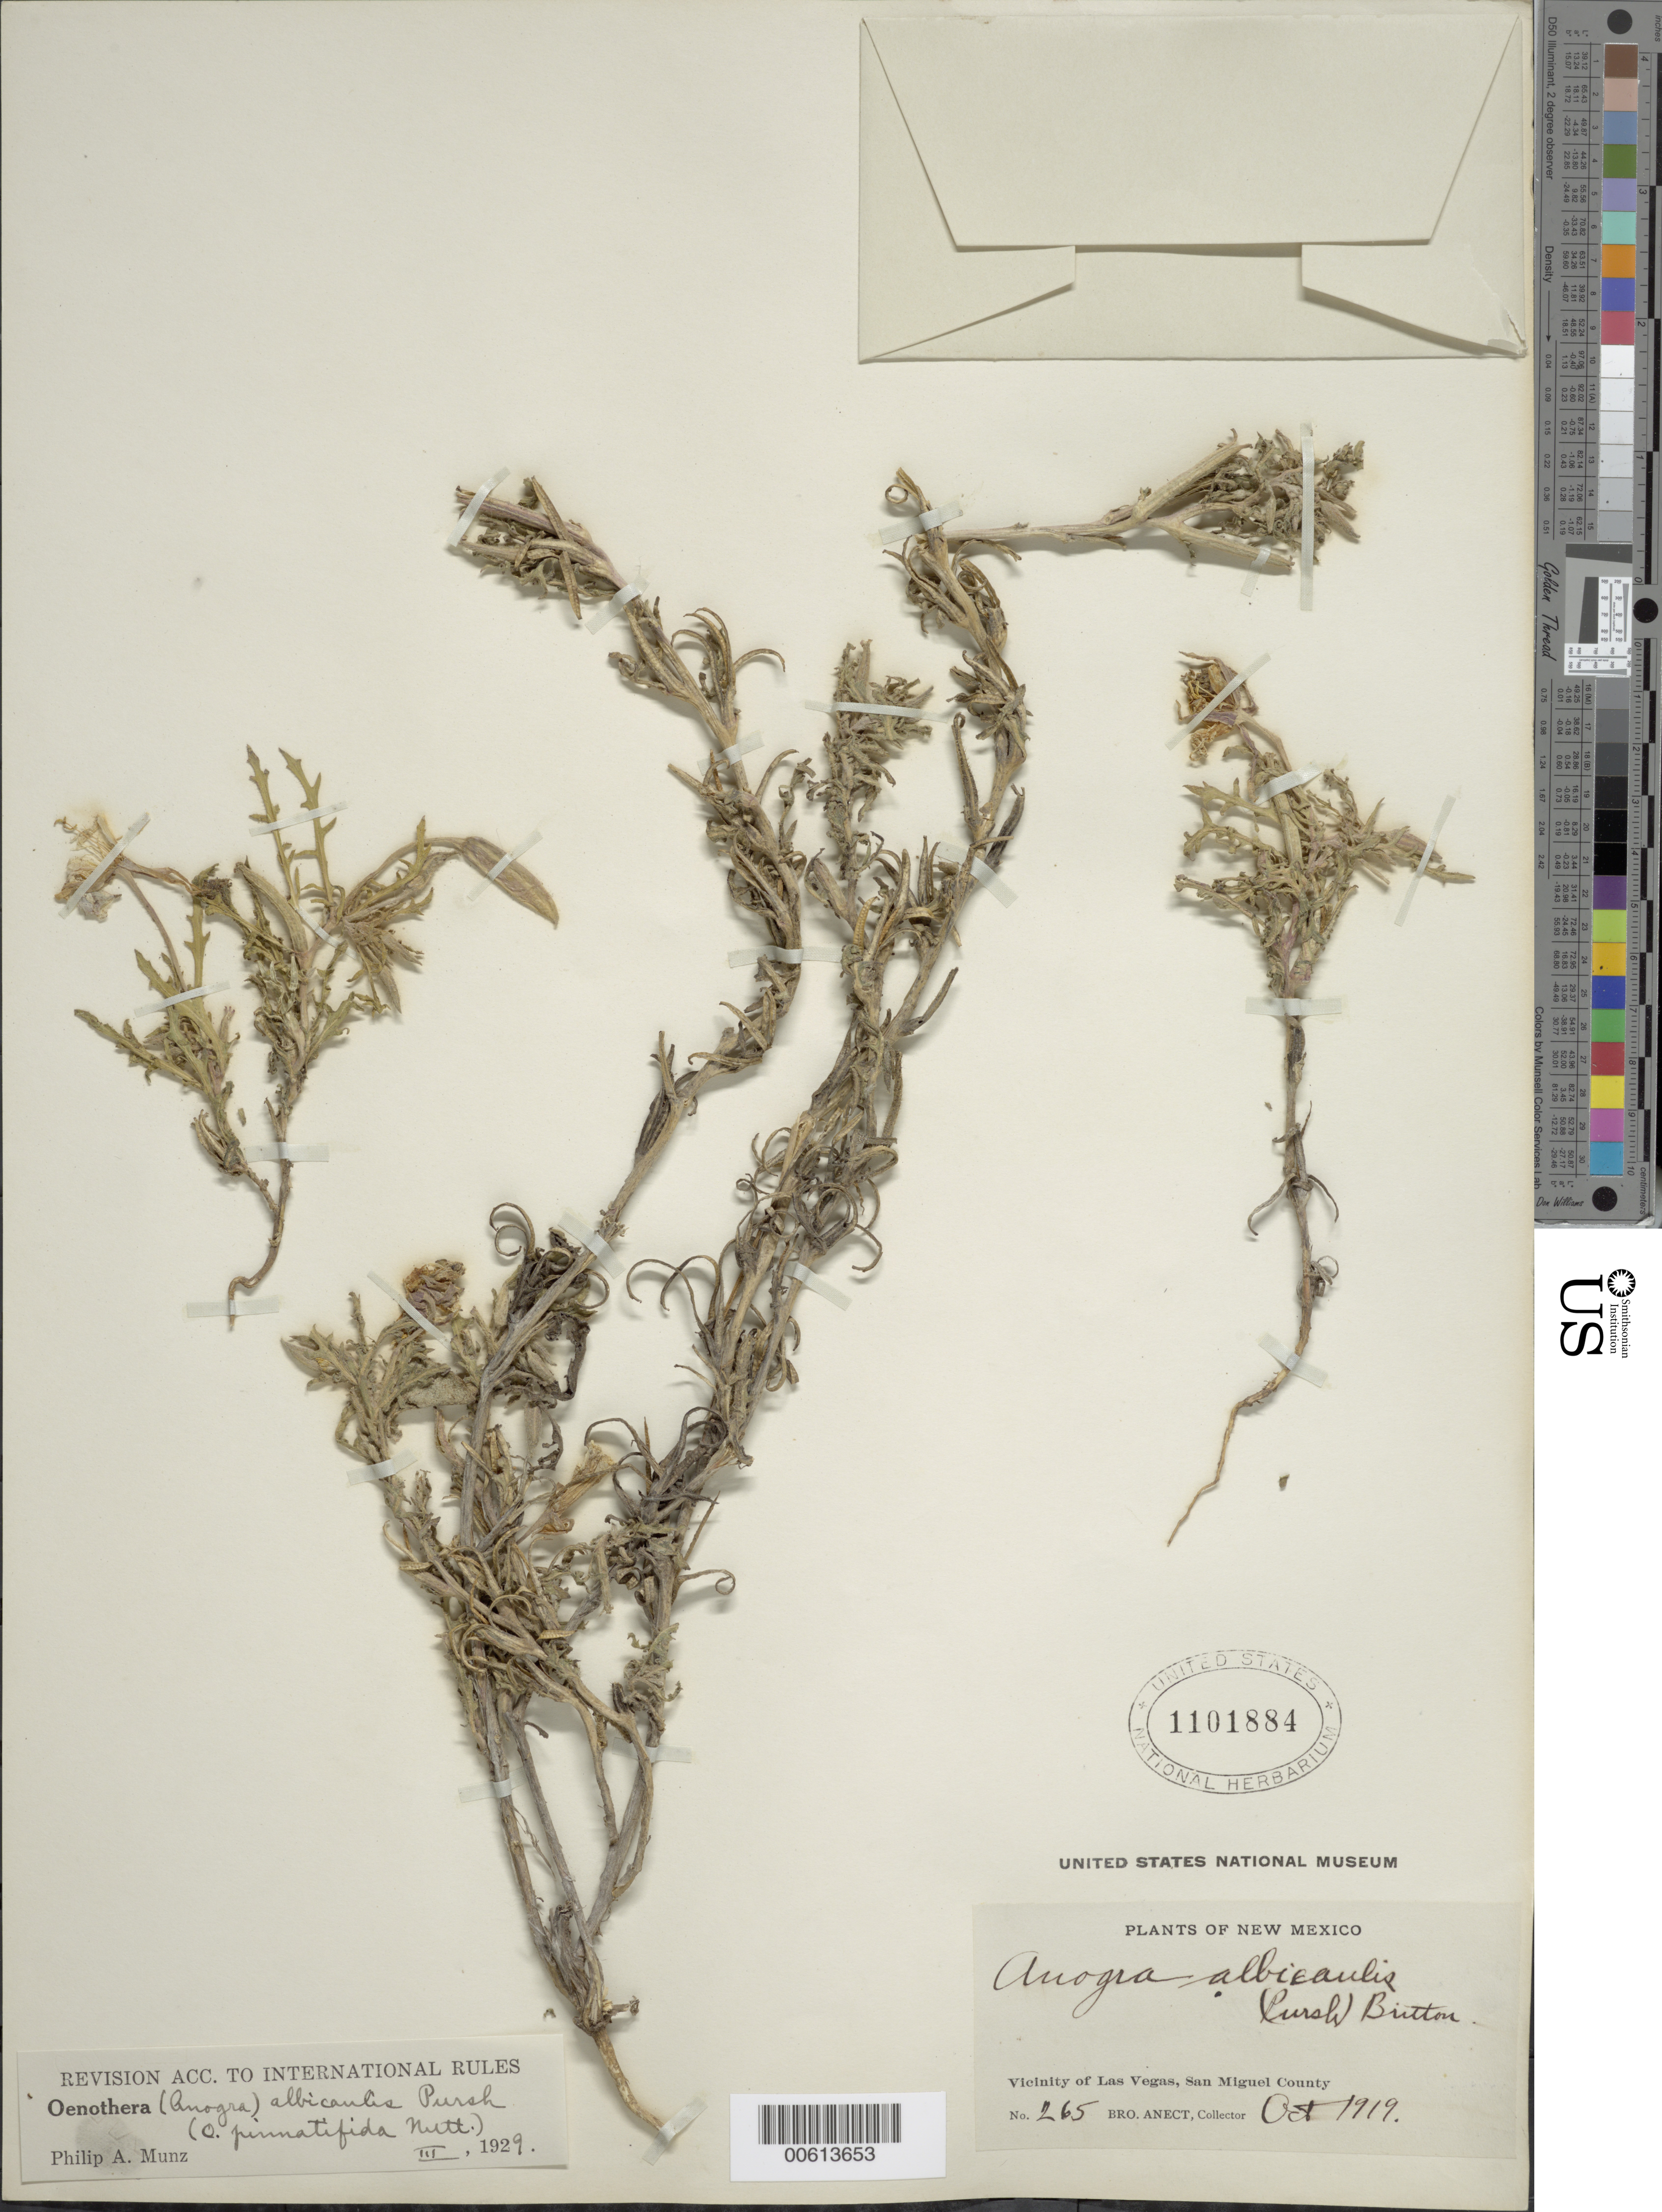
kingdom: Plantae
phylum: Tracheophyta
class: Magnoliopsida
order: Myrtales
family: Onagraceae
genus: Oenothera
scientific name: Oenothera albicaulis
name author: Pursh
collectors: B. Anect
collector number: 265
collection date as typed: Oct 1919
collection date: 1919-10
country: United States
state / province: New Mexico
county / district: San Miguel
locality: Las Vegas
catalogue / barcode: US 1101884